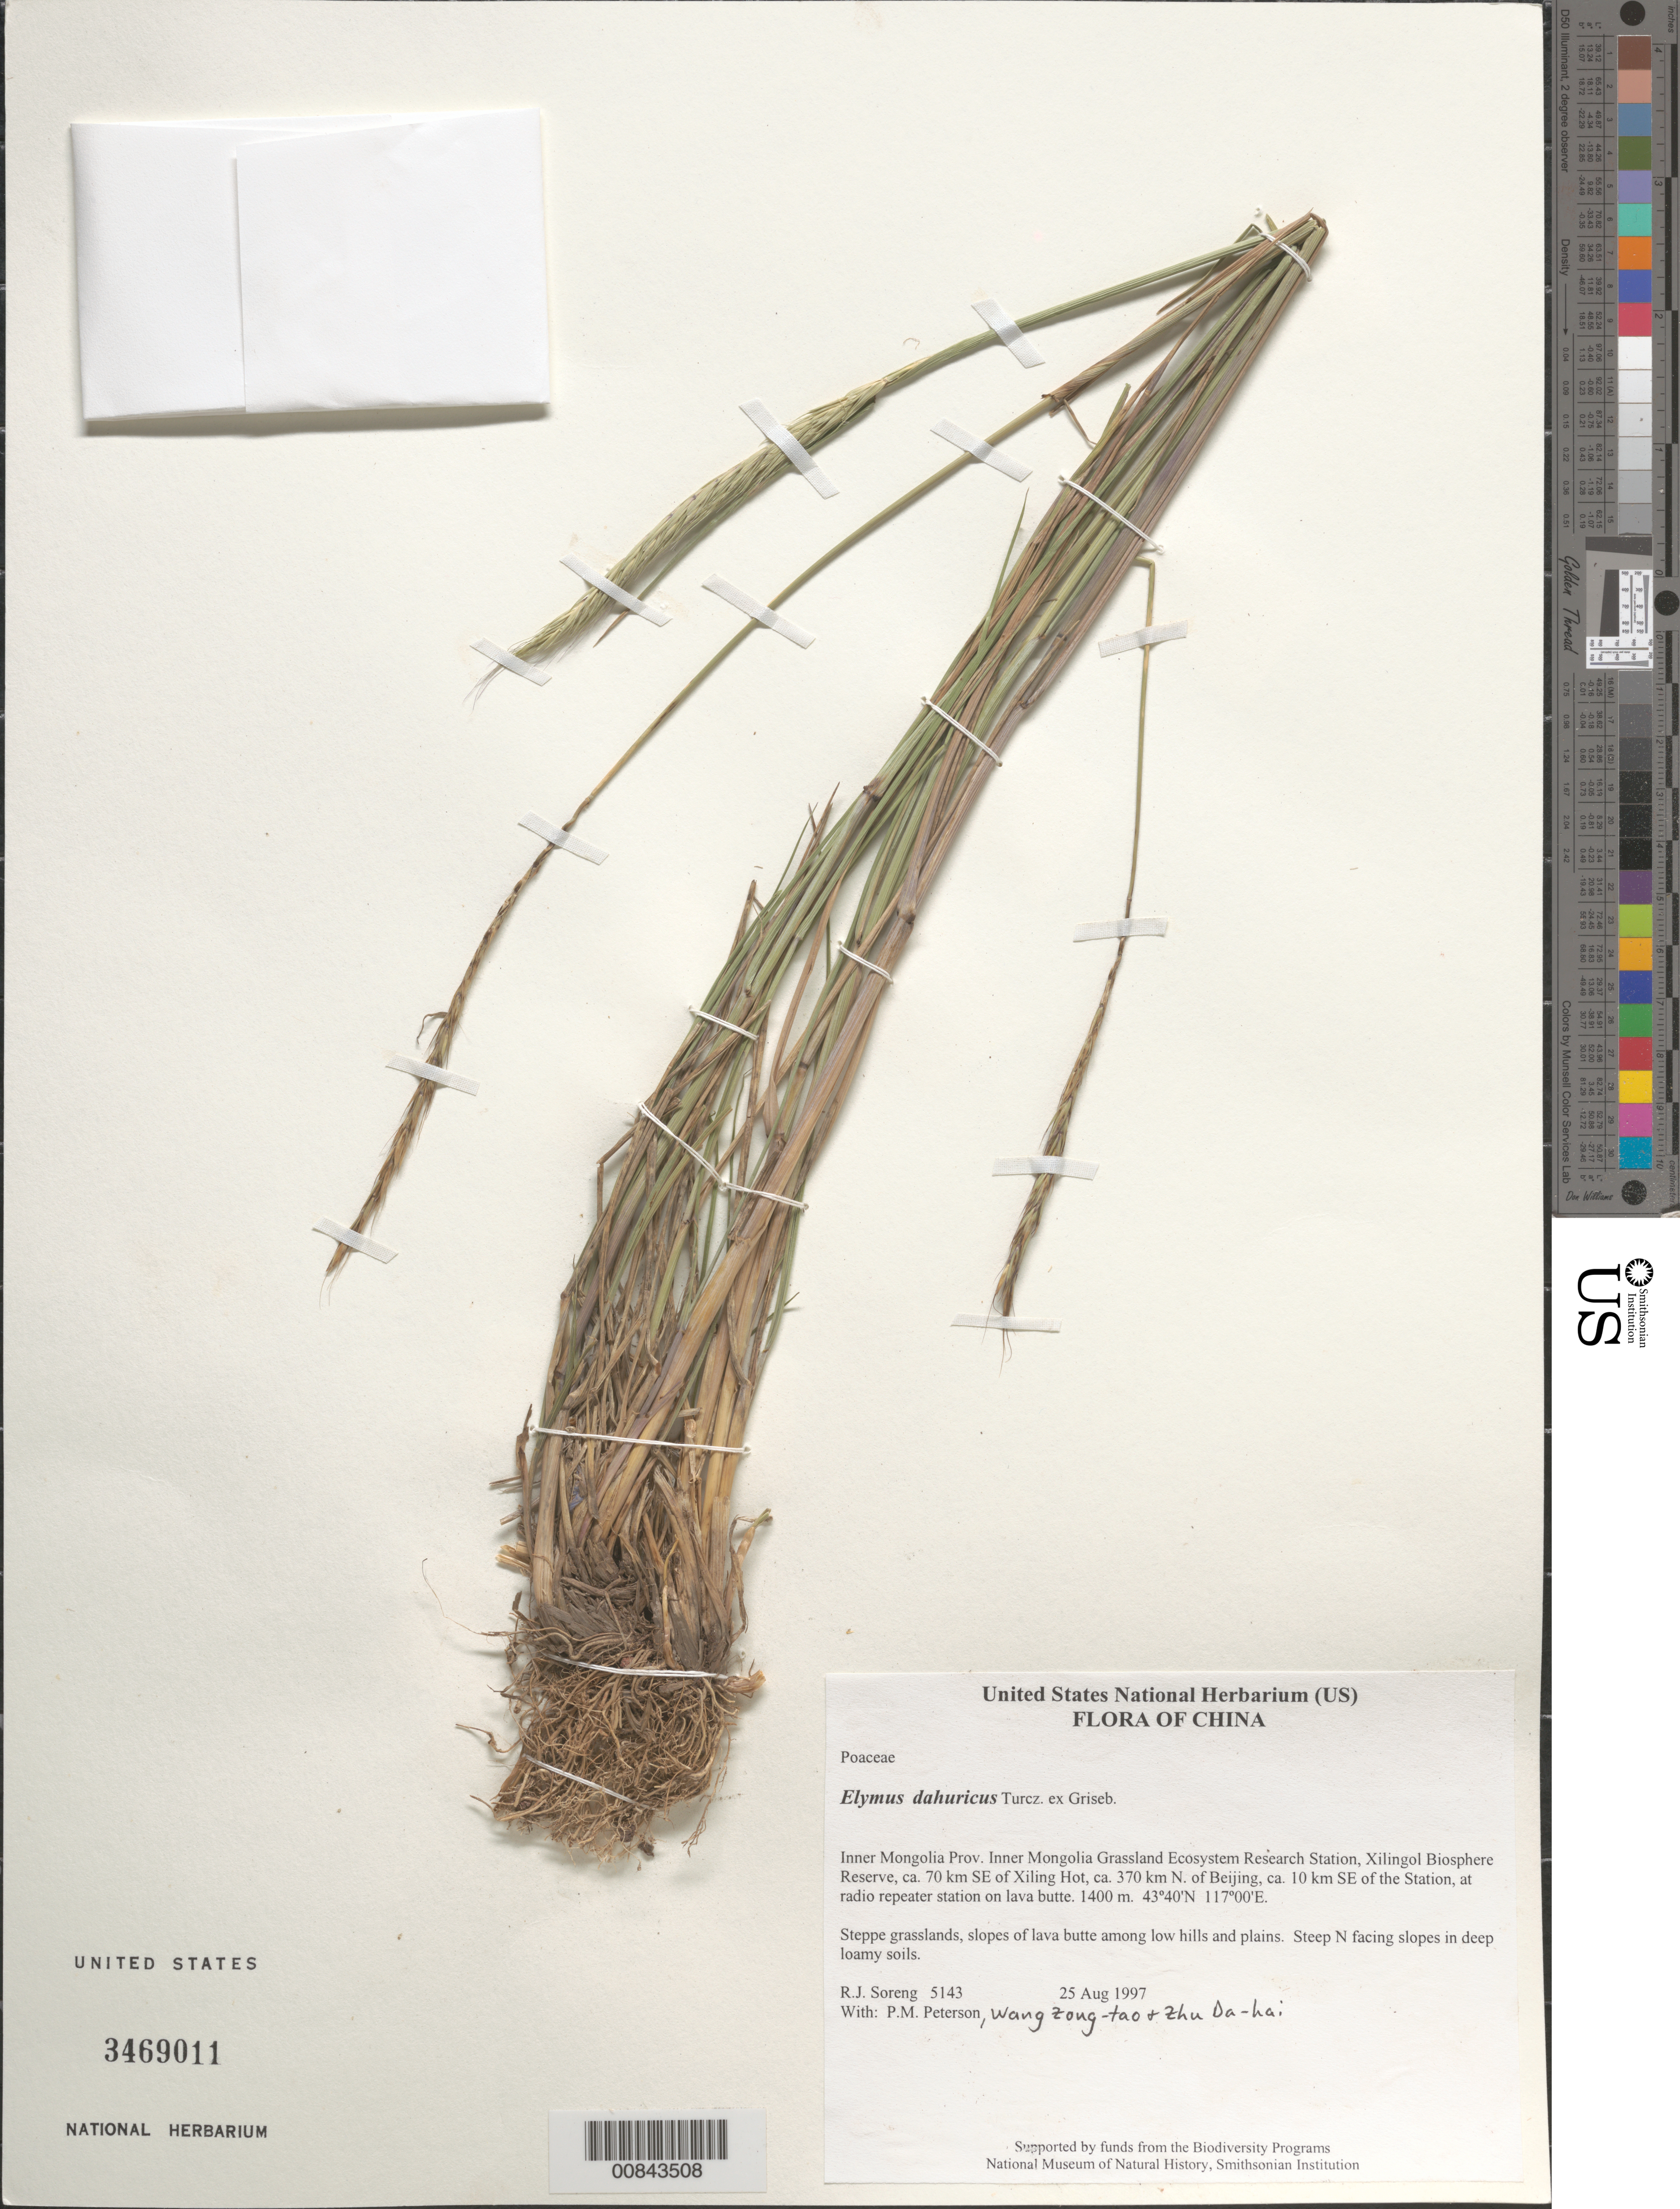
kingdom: Plantae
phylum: Tracheophyta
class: Liliopsida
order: Poales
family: Poaceae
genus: Elymus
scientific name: Elymus dahuricus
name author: Turcz. ex Griseb.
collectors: R. J. Soreng, P. M. Peterson & Zhu Da-hai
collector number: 5143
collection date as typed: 25 Aug 1997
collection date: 1997-08-25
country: China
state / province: Nei Monggol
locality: Inner Mongolia Grassland Ecosystem Research Station, Xilingol Biosphere Reserve, ca. 70 km SE of Xiling Hot, ca. 370 km N. of Beijing, ca. 10 km SE of the Station, at radio repeater station on lava butte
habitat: Steppe grasslands, slopes of lava butte among low hills and plains. Steep N facing slopes in deep loamy soils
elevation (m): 1400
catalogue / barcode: US 3469011